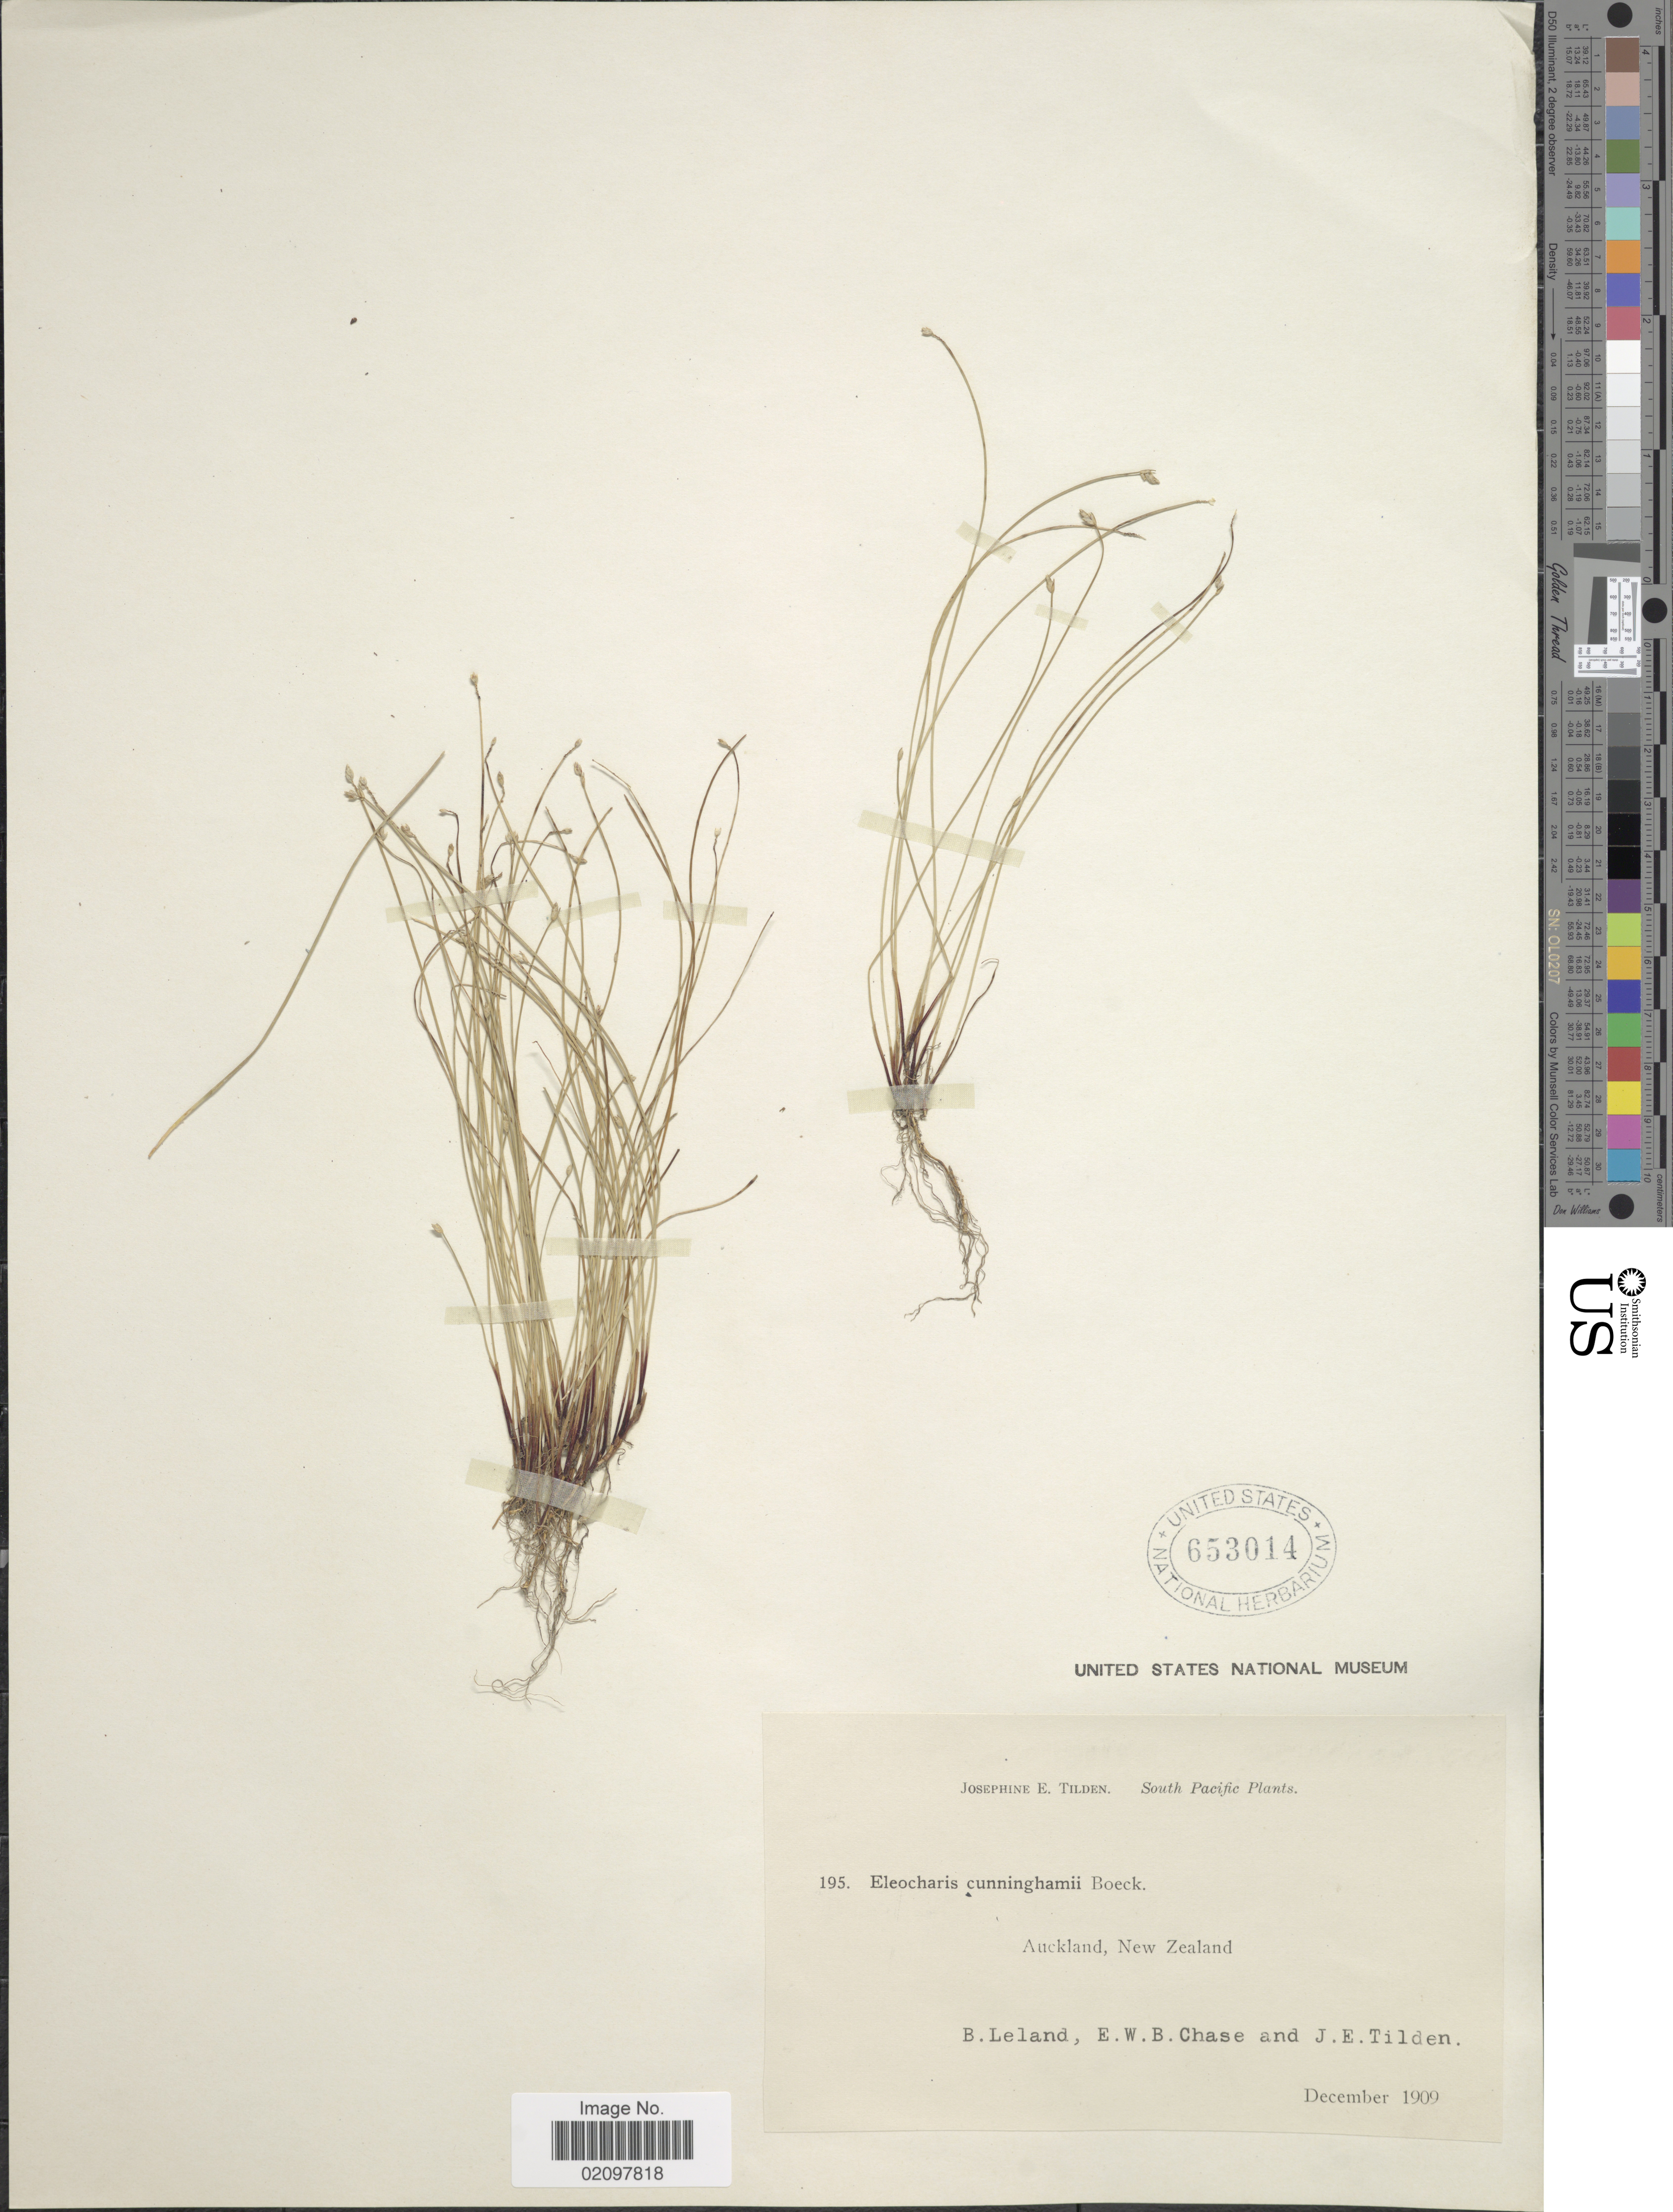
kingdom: Plantae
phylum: Tracheophyta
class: Liliopsida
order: Poales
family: Cyperaceae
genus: Eleocharis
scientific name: Eleocharis gracilis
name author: R. Br.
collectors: B. Leland, E. W. Chase & J. E. Tilden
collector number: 195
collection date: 1909-12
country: New Zealand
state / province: Auckland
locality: South Pacific. Auckland, New Zealand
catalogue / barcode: US 653014